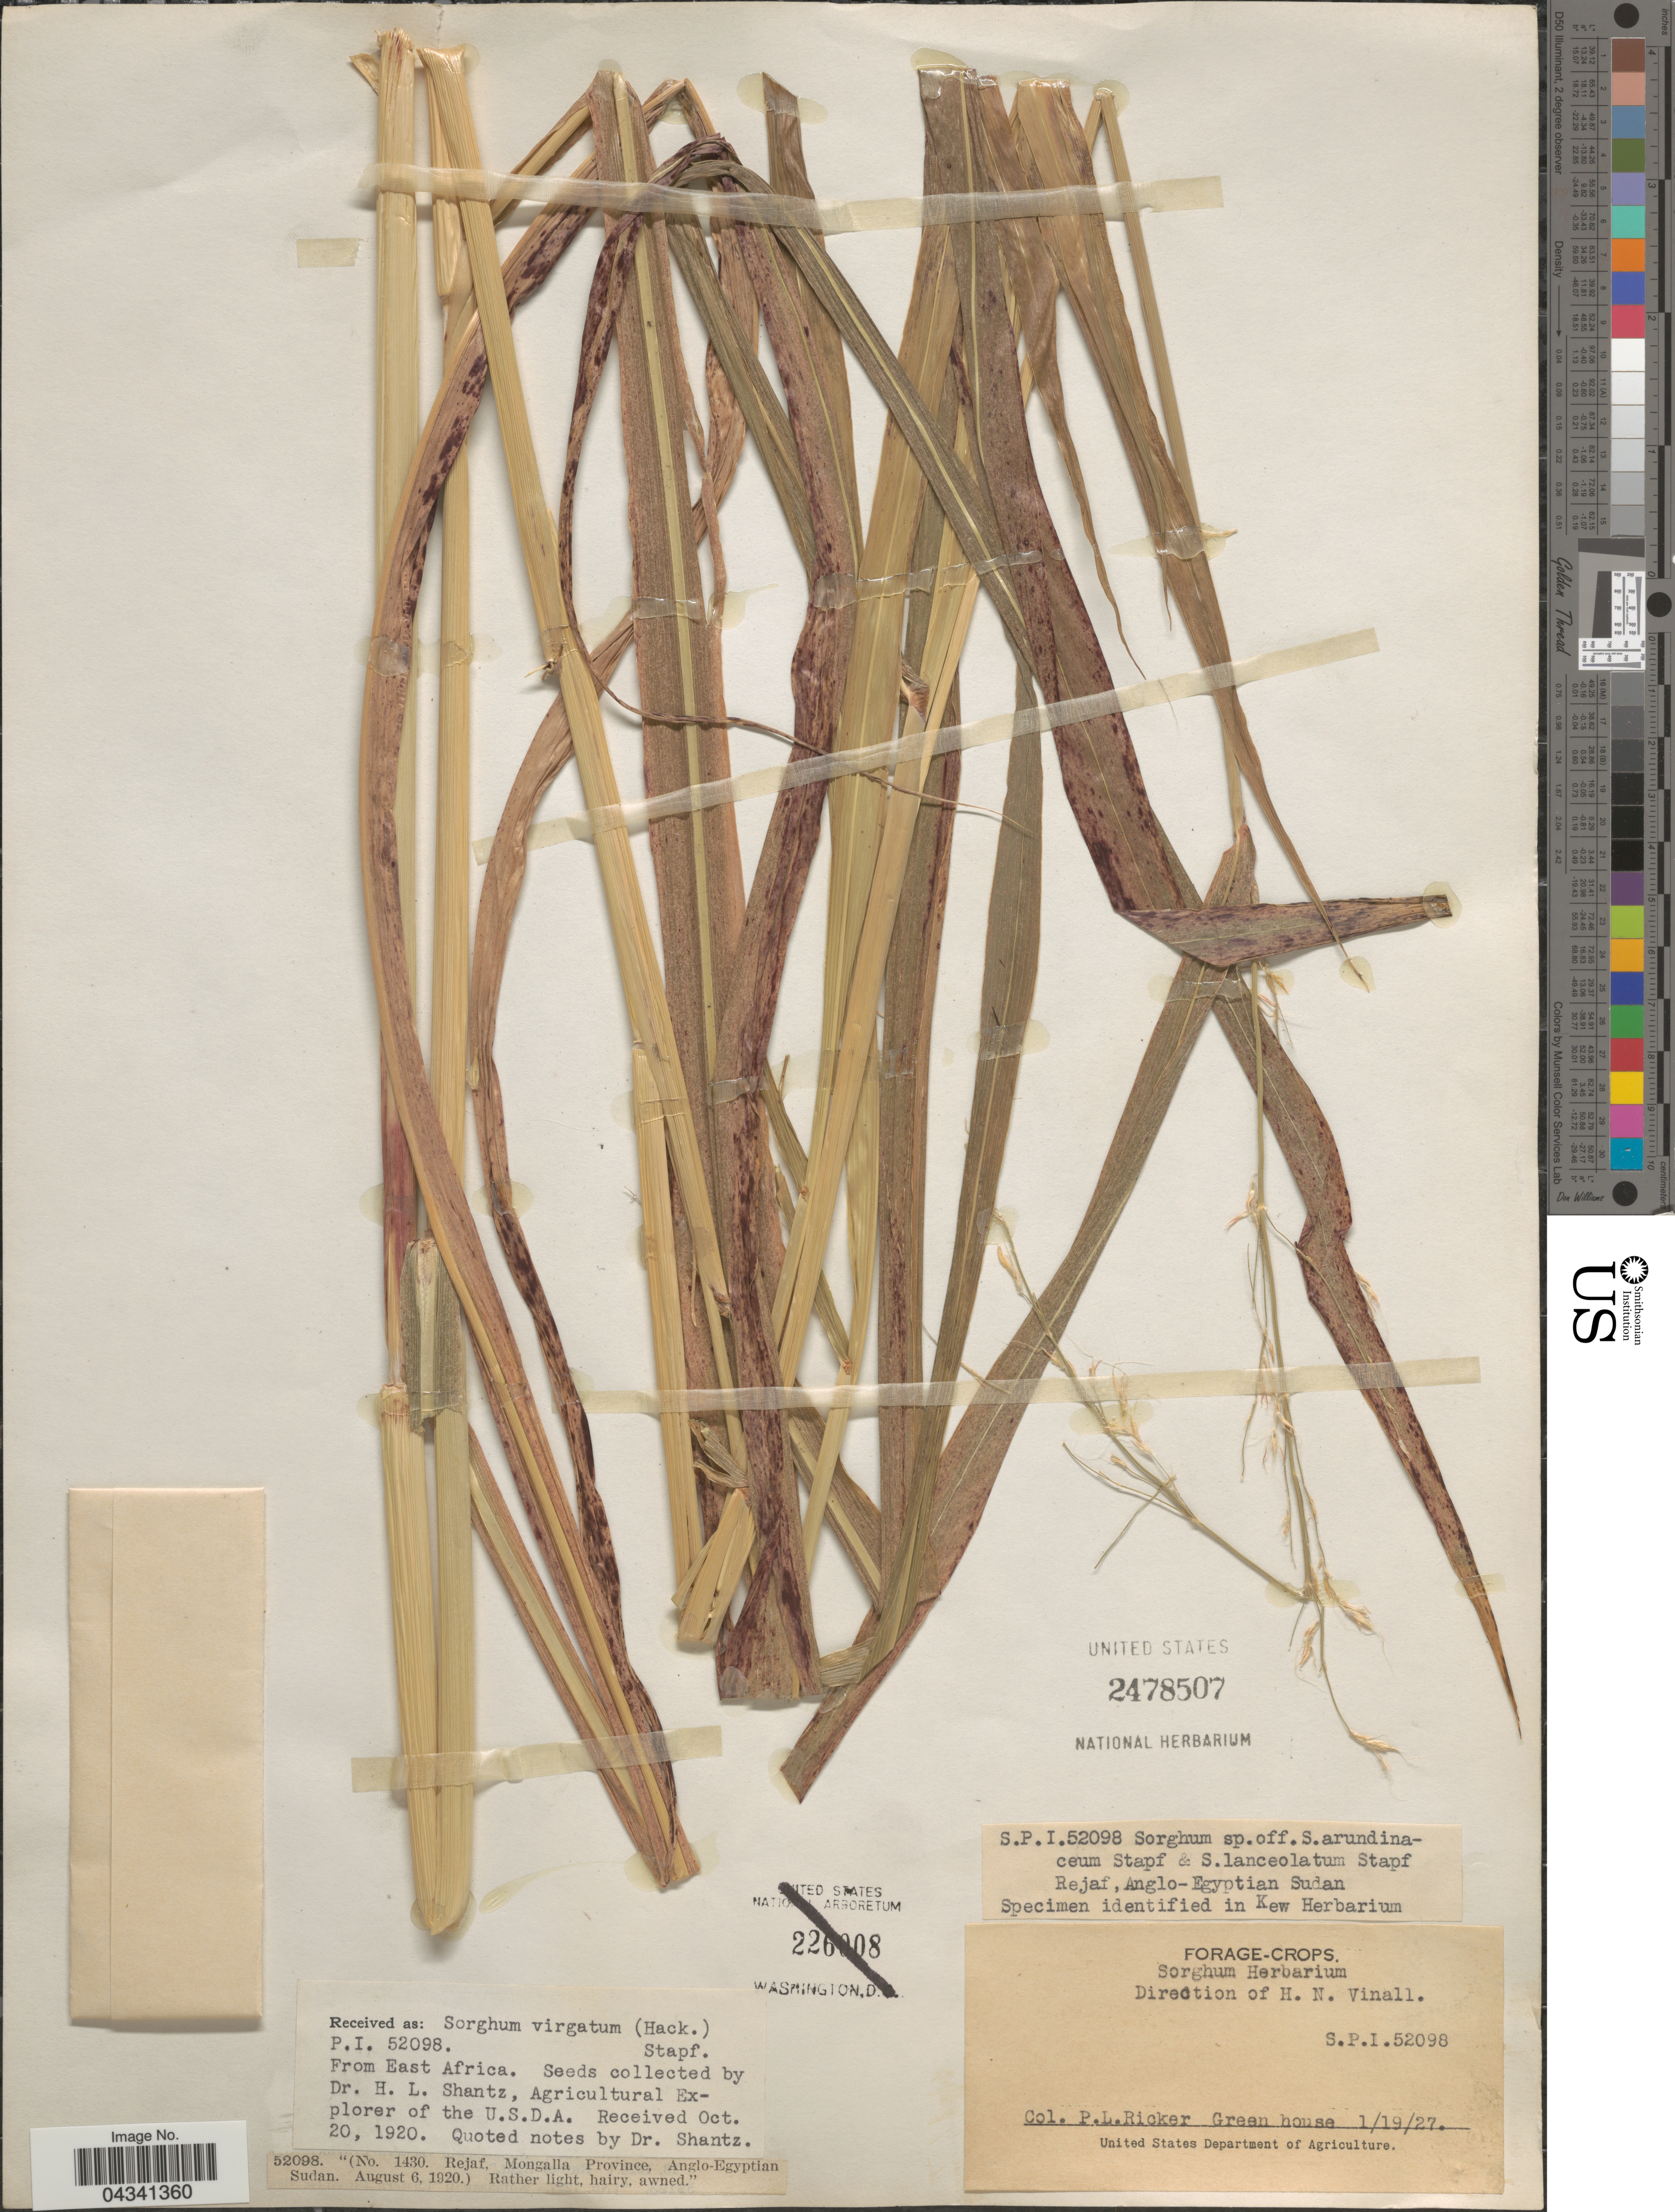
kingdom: Plantae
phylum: Tracheophyta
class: Liliopsida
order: Poales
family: Poaceae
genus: Sorghum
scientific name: Sorghum arundinaceum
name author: (Desv.) Stapf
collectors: P. Ricker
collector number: S.P.I. 52098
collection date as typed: Transcribed d/m/y: 19/1/27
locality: Green house.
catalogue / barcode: US 2478507